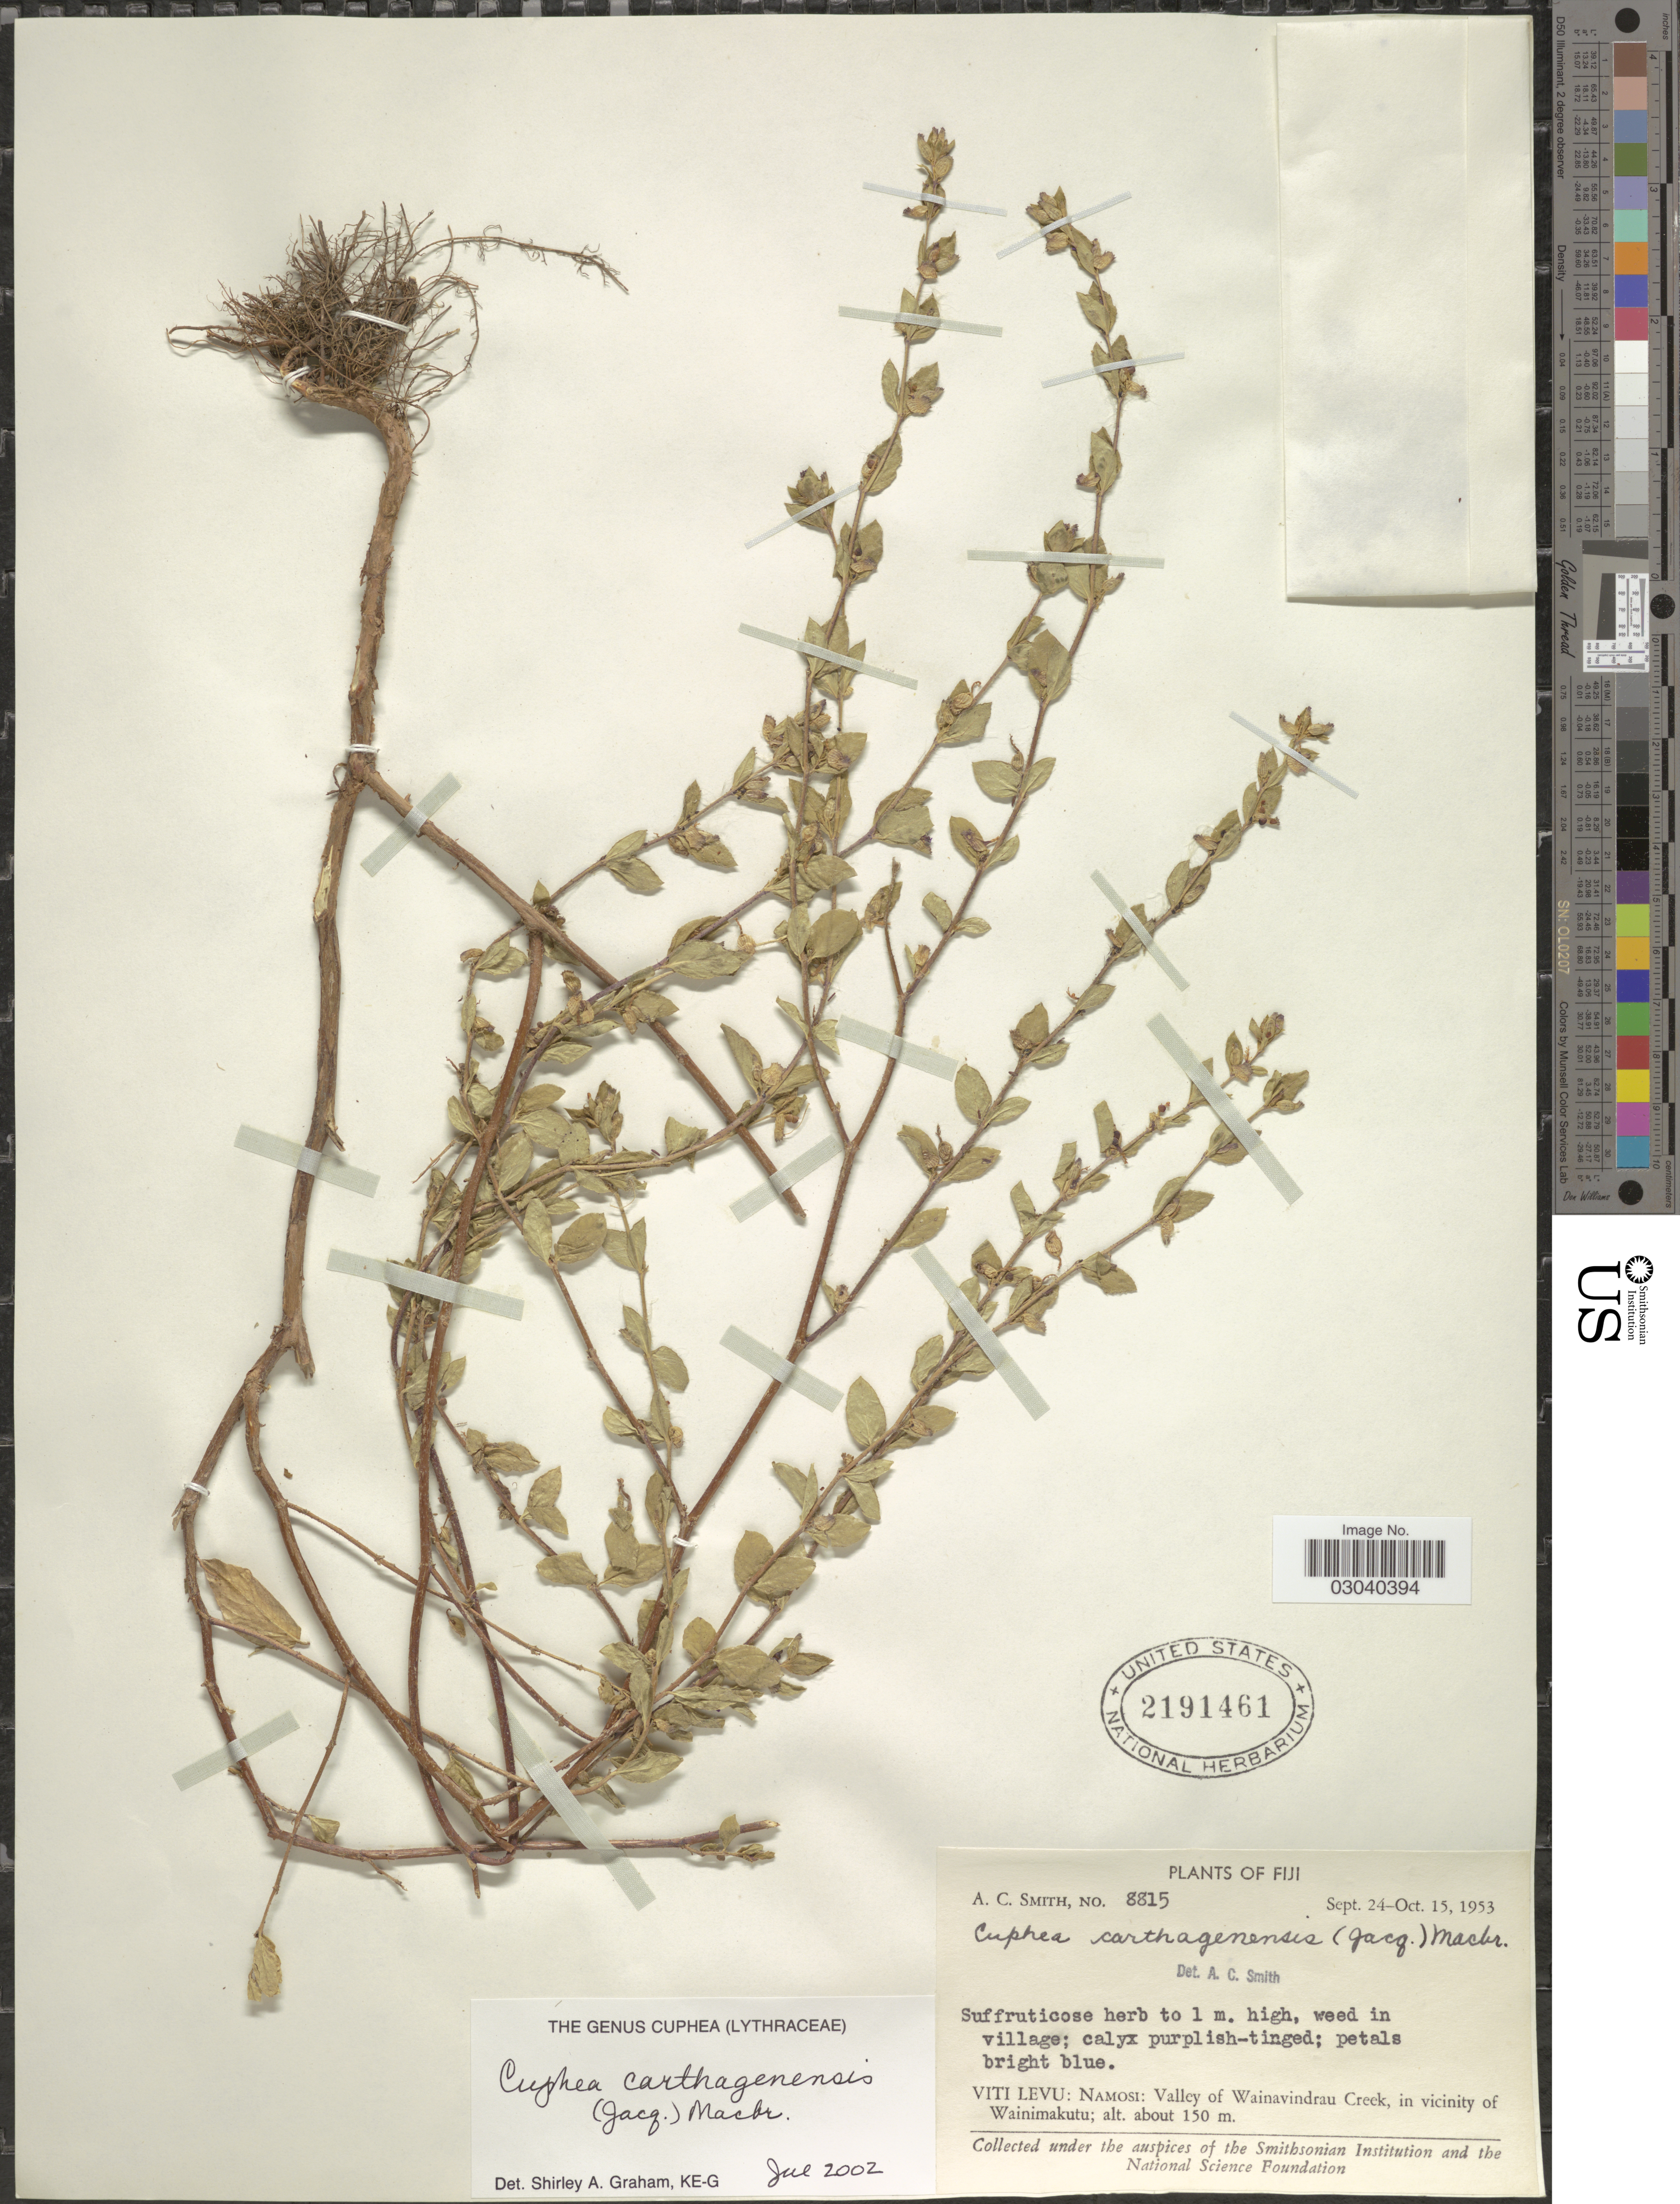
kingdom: Plantae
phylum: Tracheophyta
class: Magnoliopsida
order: Myrtales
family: Lythraceae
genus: Cuphea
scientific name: Cuphea carthagenensis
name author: (Jacq.) J.F. Macbr.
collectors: A. C. Smith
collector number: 8815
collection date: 1953-09-24/1953-10-15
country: Fiji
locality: Viti Levu: Namosi: Valley of Wainavindrau Creek, in vicinity of Wainimakutu.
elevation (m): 150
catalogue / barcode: US 2191461